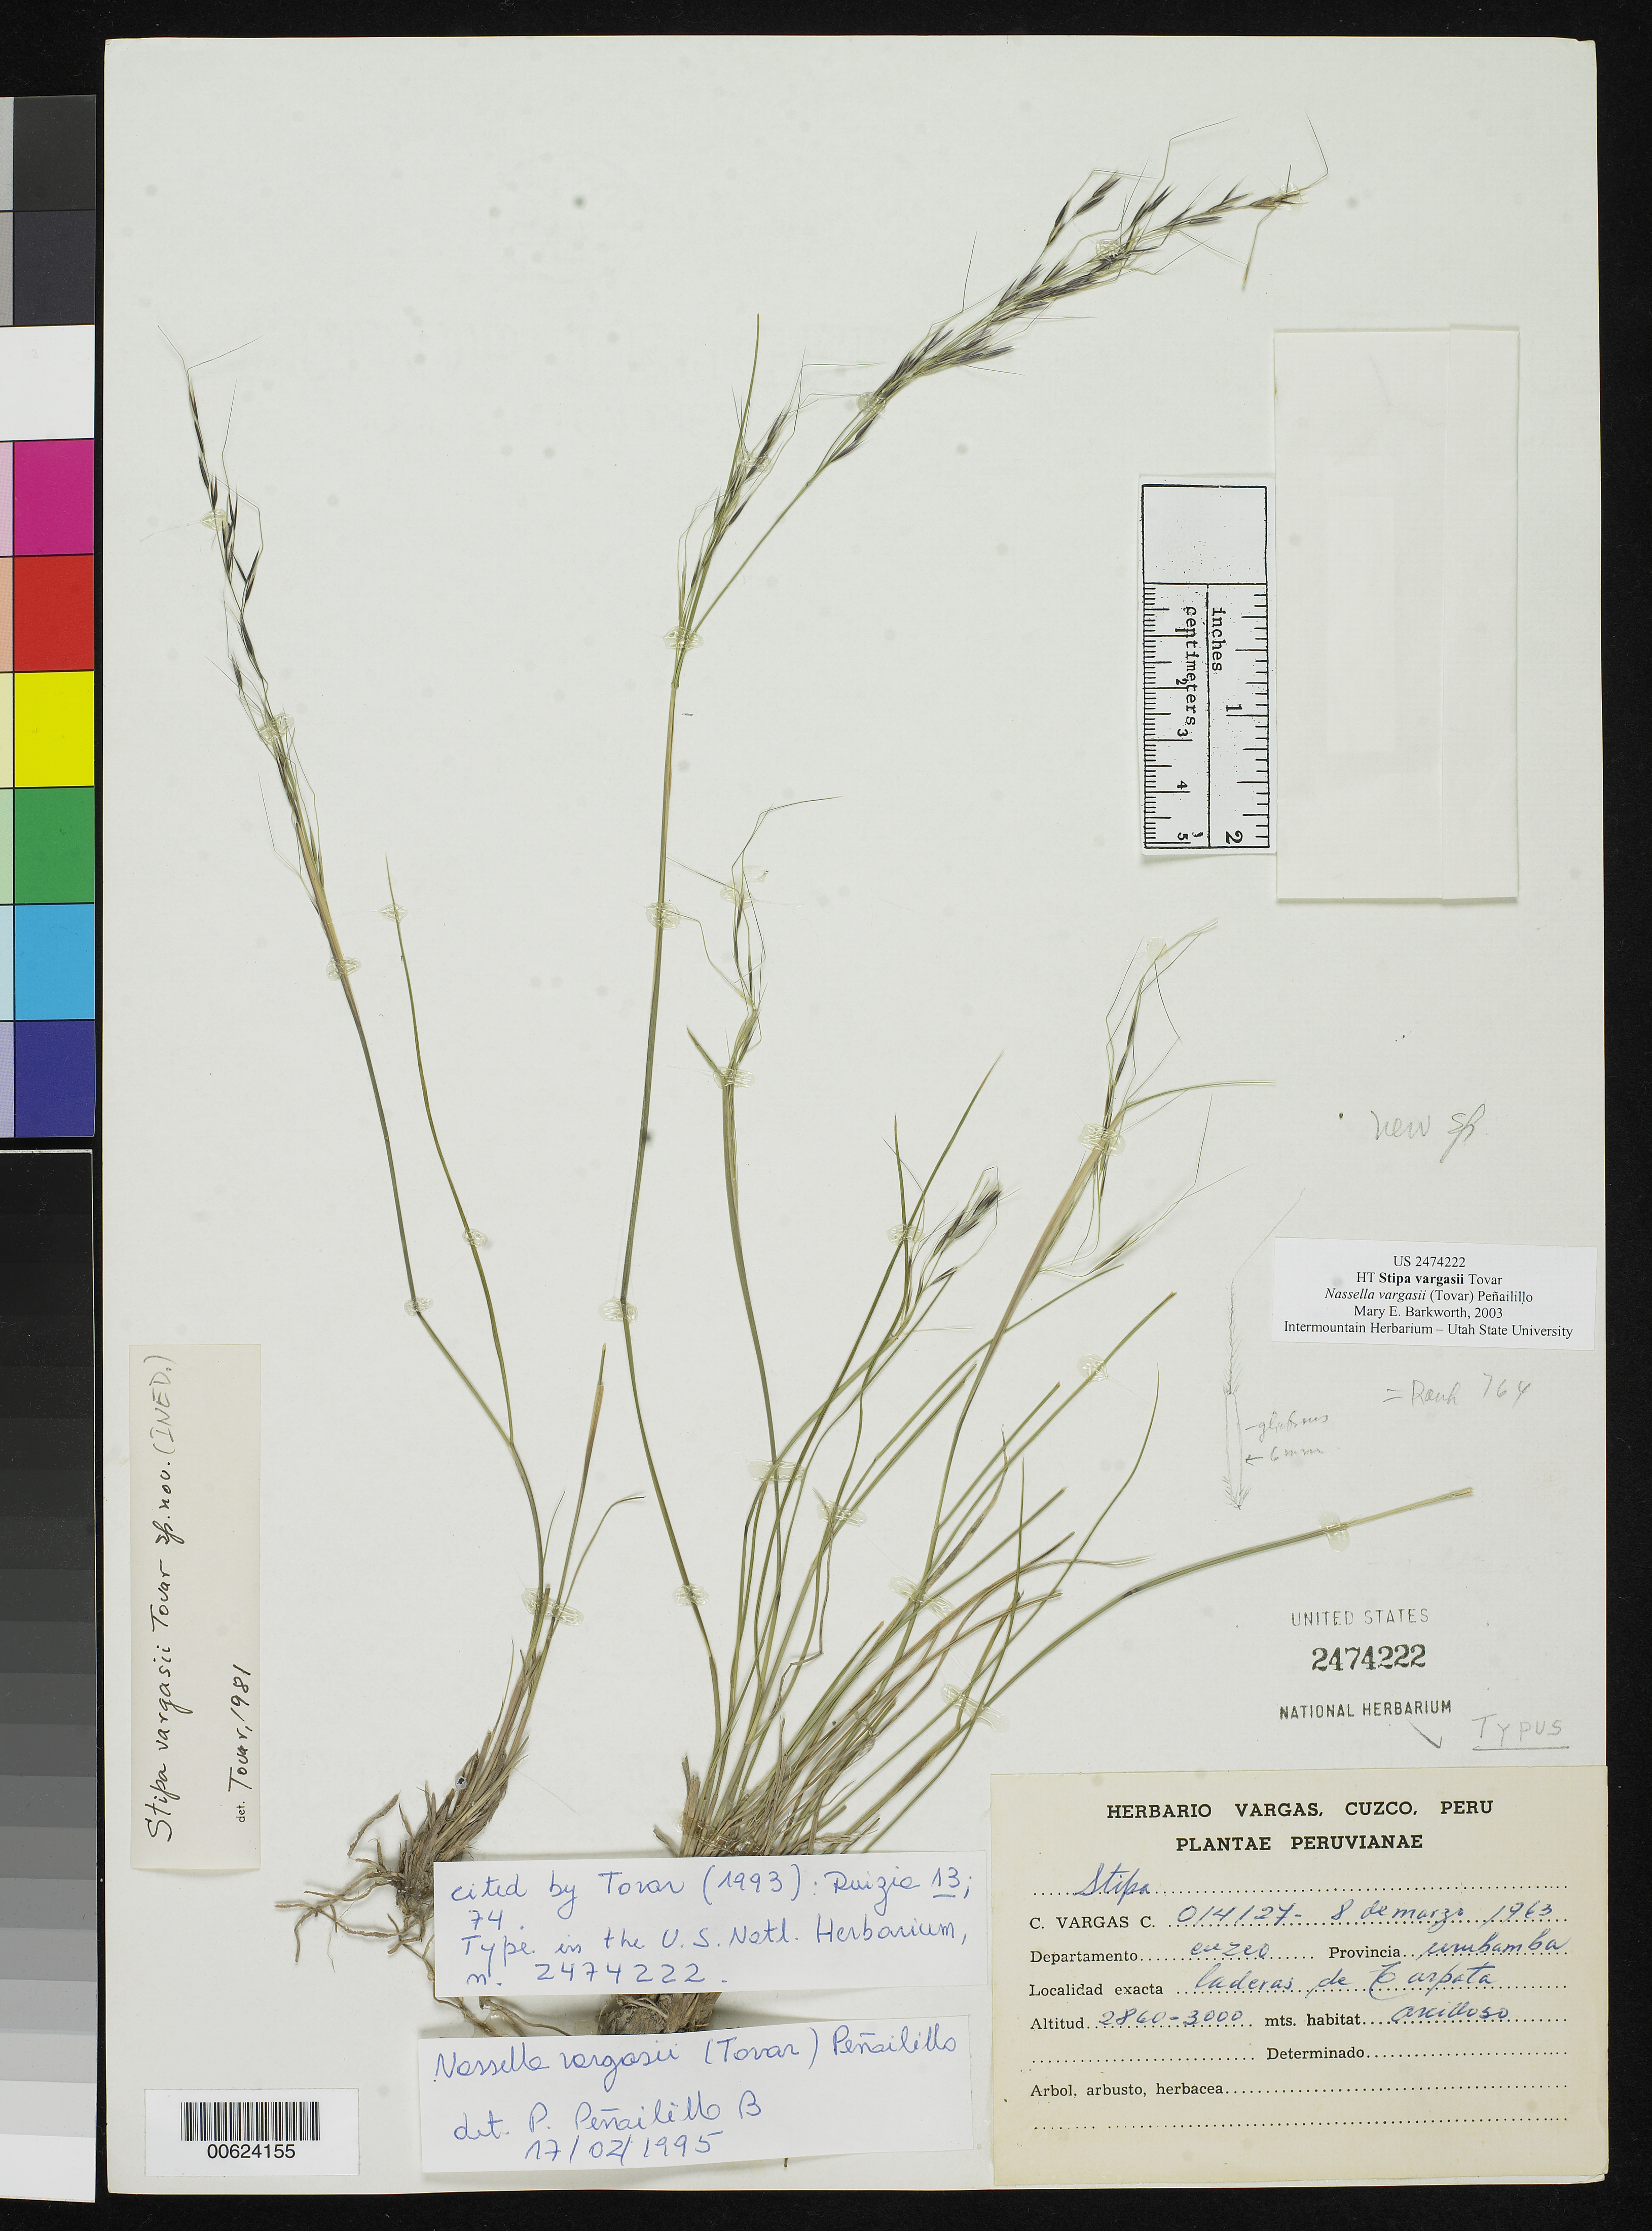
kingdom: Plantae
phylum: Tracheophyta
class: Liliopsida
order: Poales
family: Poaceae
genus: Stipa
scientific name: Stipa vargasii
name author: Tovar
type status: Holotype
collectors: C. Vargas Calderón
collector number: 14127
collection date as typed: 18 Mar 1963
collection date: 1963-03-18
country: Peru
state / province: Cusco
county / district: Urubamba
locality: laderas de Tarpata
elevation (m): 2860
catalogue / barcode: US 2474222